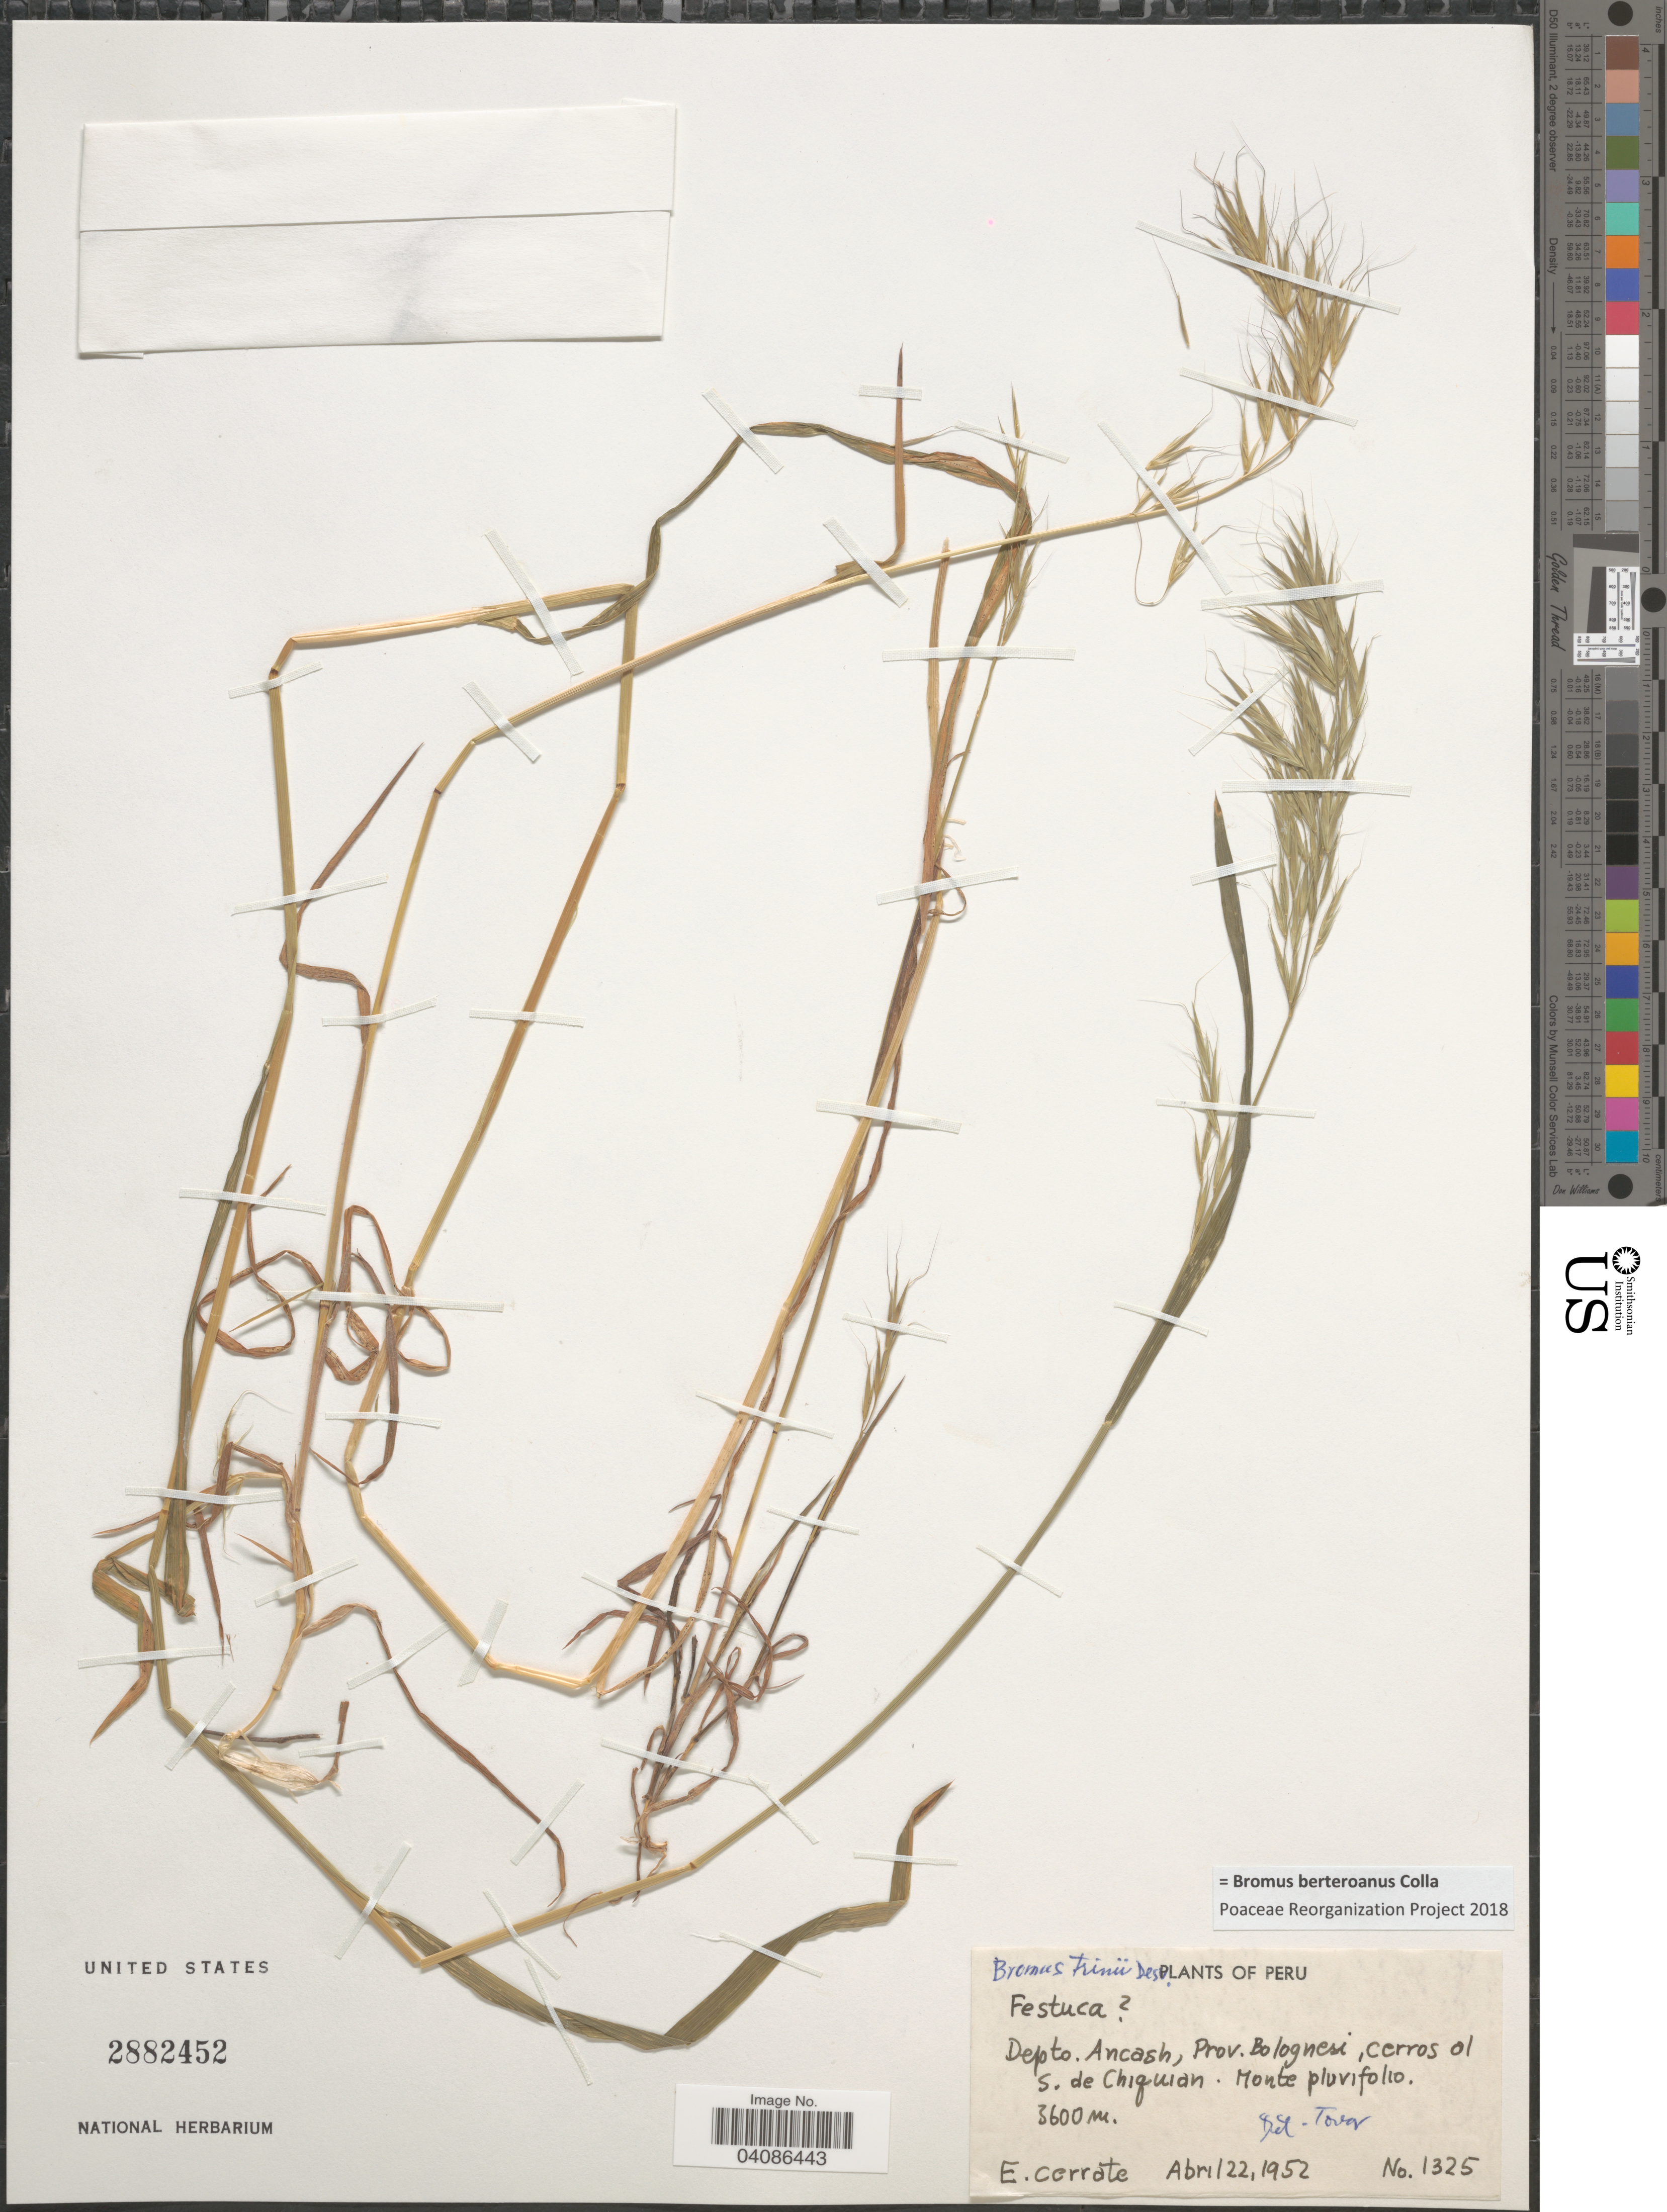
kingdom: Plantae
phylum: Tracheophyta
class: Liliopsida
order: Poales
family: Poaceae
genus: Bromus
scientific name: Bromus berteroanus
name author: Colla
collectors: E. Cerrate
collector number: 1325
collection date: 1952-04-22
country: Peru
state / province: Ancash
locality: Depto. Ancash, Prov. Bolognesi, cerro al S. de Chiquian. Monte pluvifolio.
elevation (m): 3600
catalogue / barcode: US 2882452